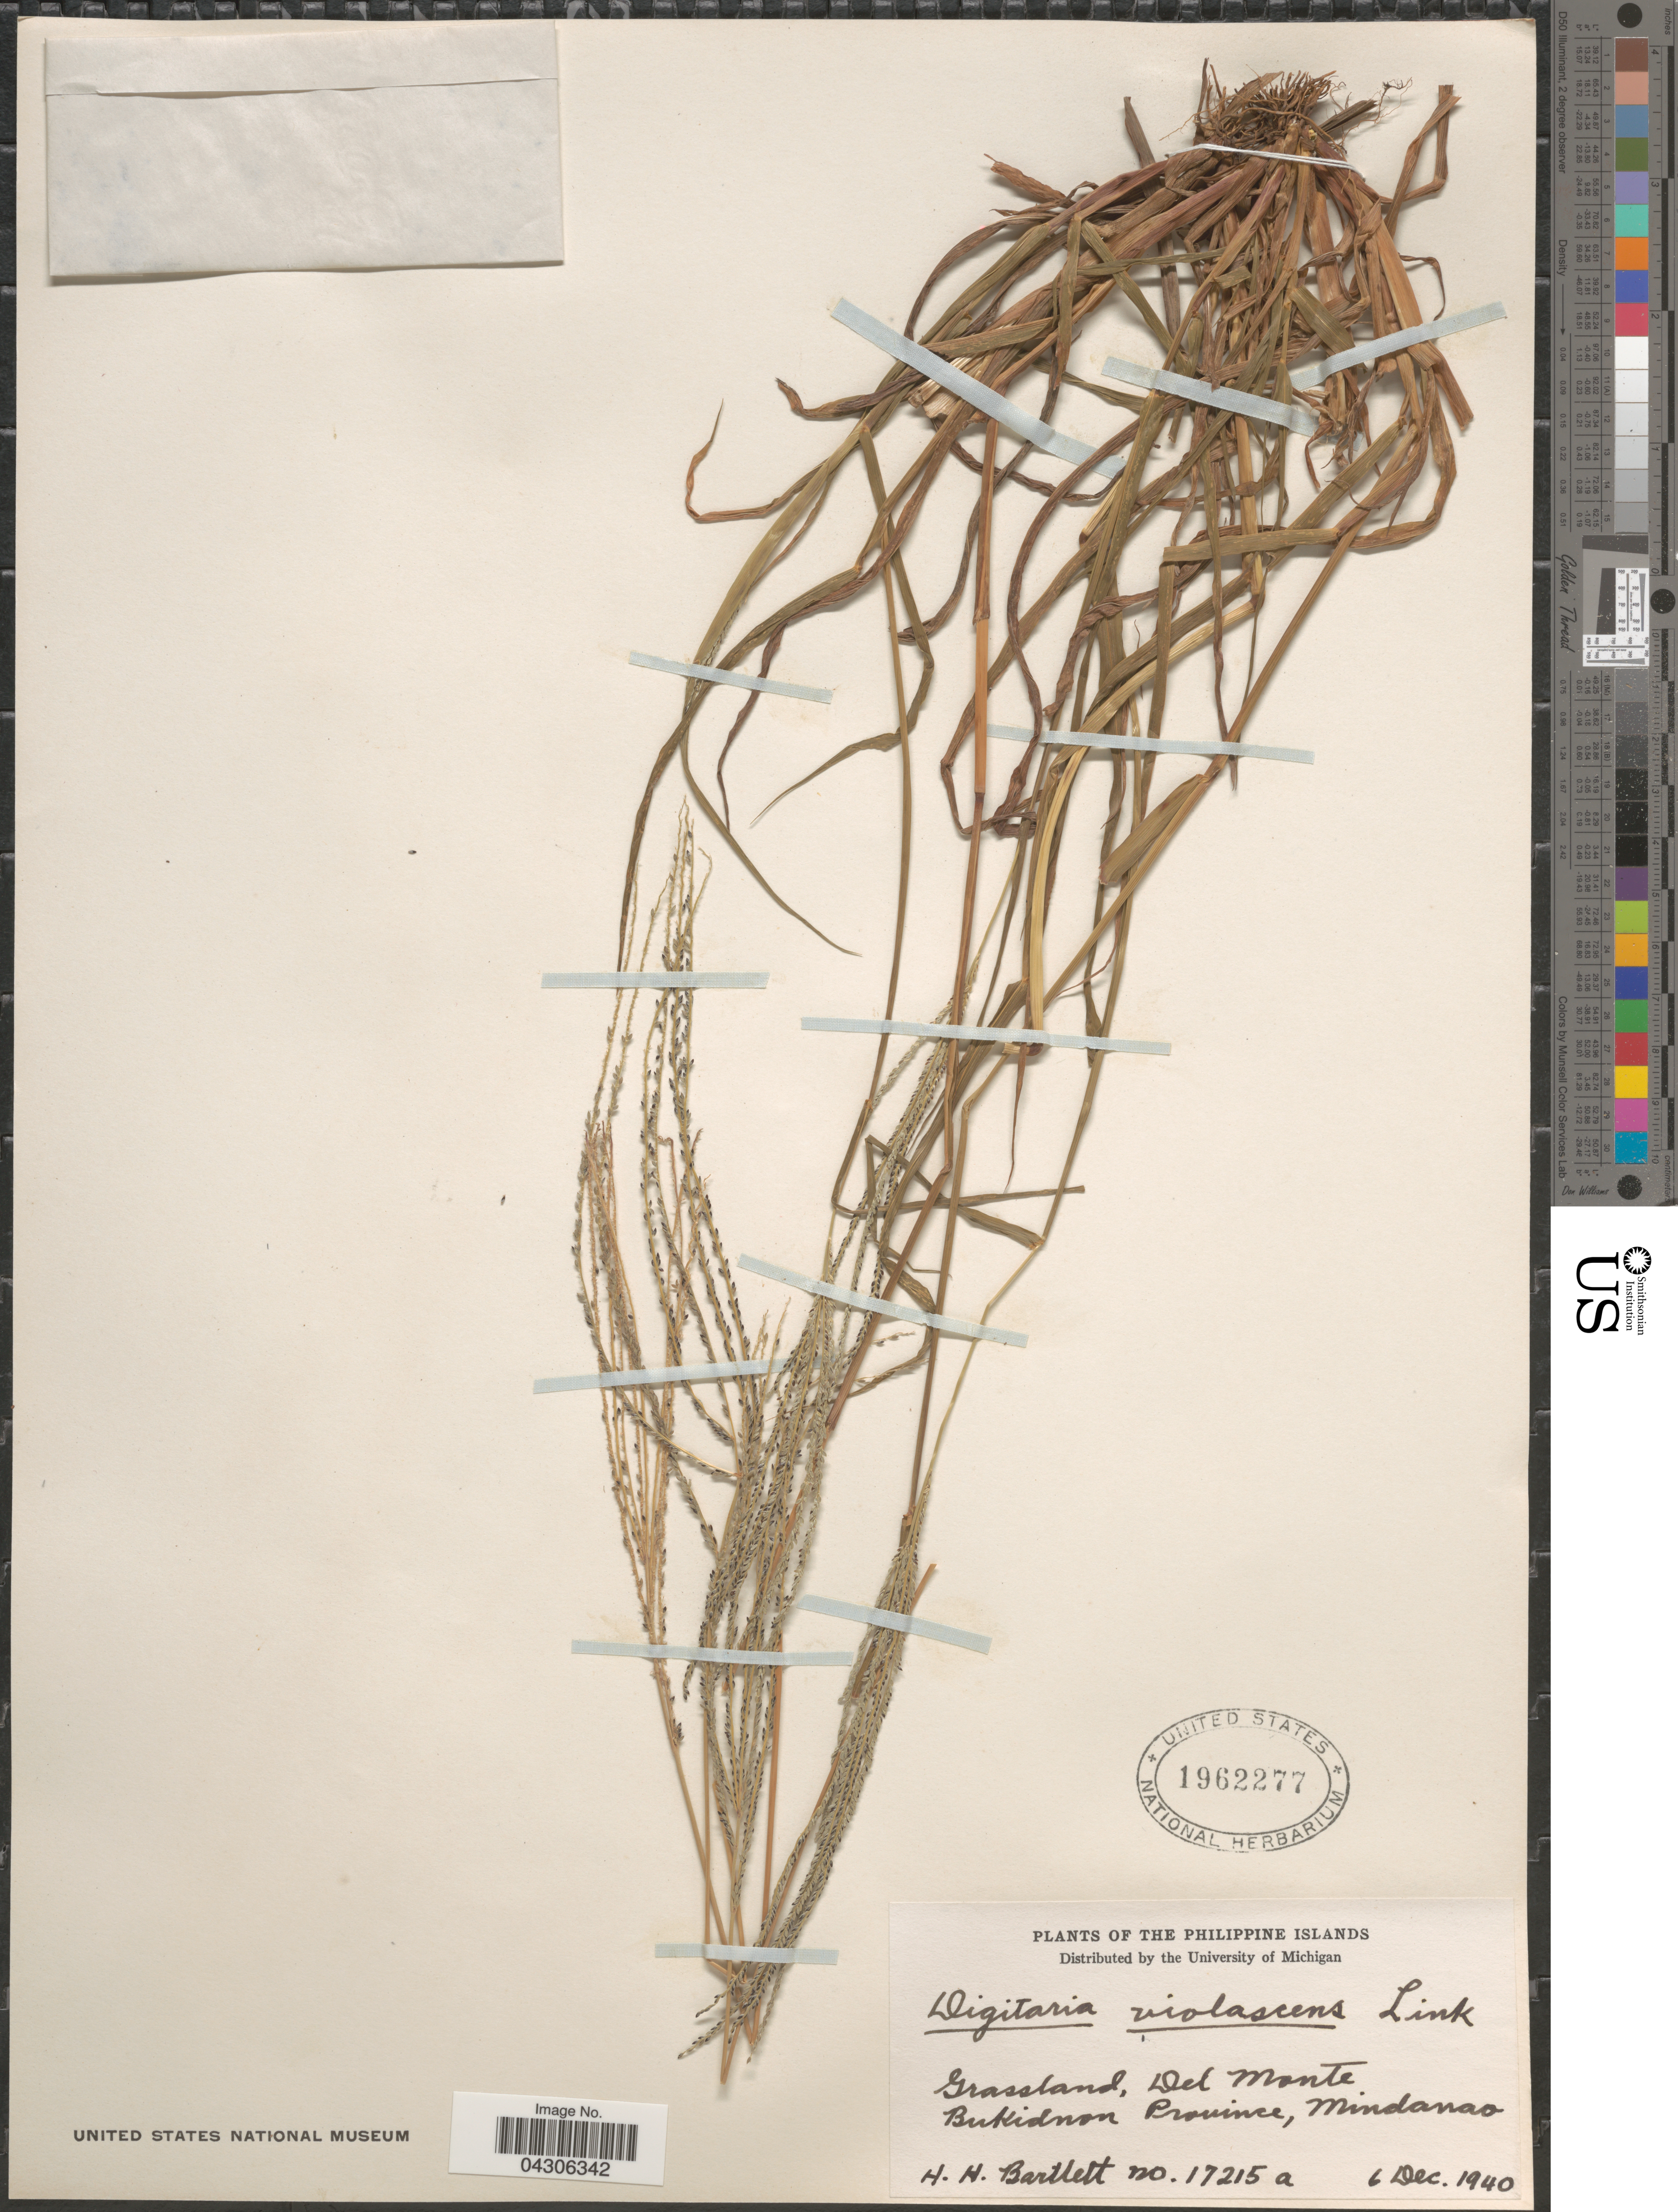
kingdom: Plantae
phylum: Tracheophyta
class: Liliopsida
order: Poales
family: Poaceae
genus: Digitaria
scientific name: Digitaria violascens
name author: Link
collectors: H. H. Bartlett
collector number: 17215a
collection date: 1940-12-06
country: Philippines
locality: Philippine Islands. Grassland, Del Monte. Bukidnon Province, Mindanao.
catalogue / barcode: US 1962277